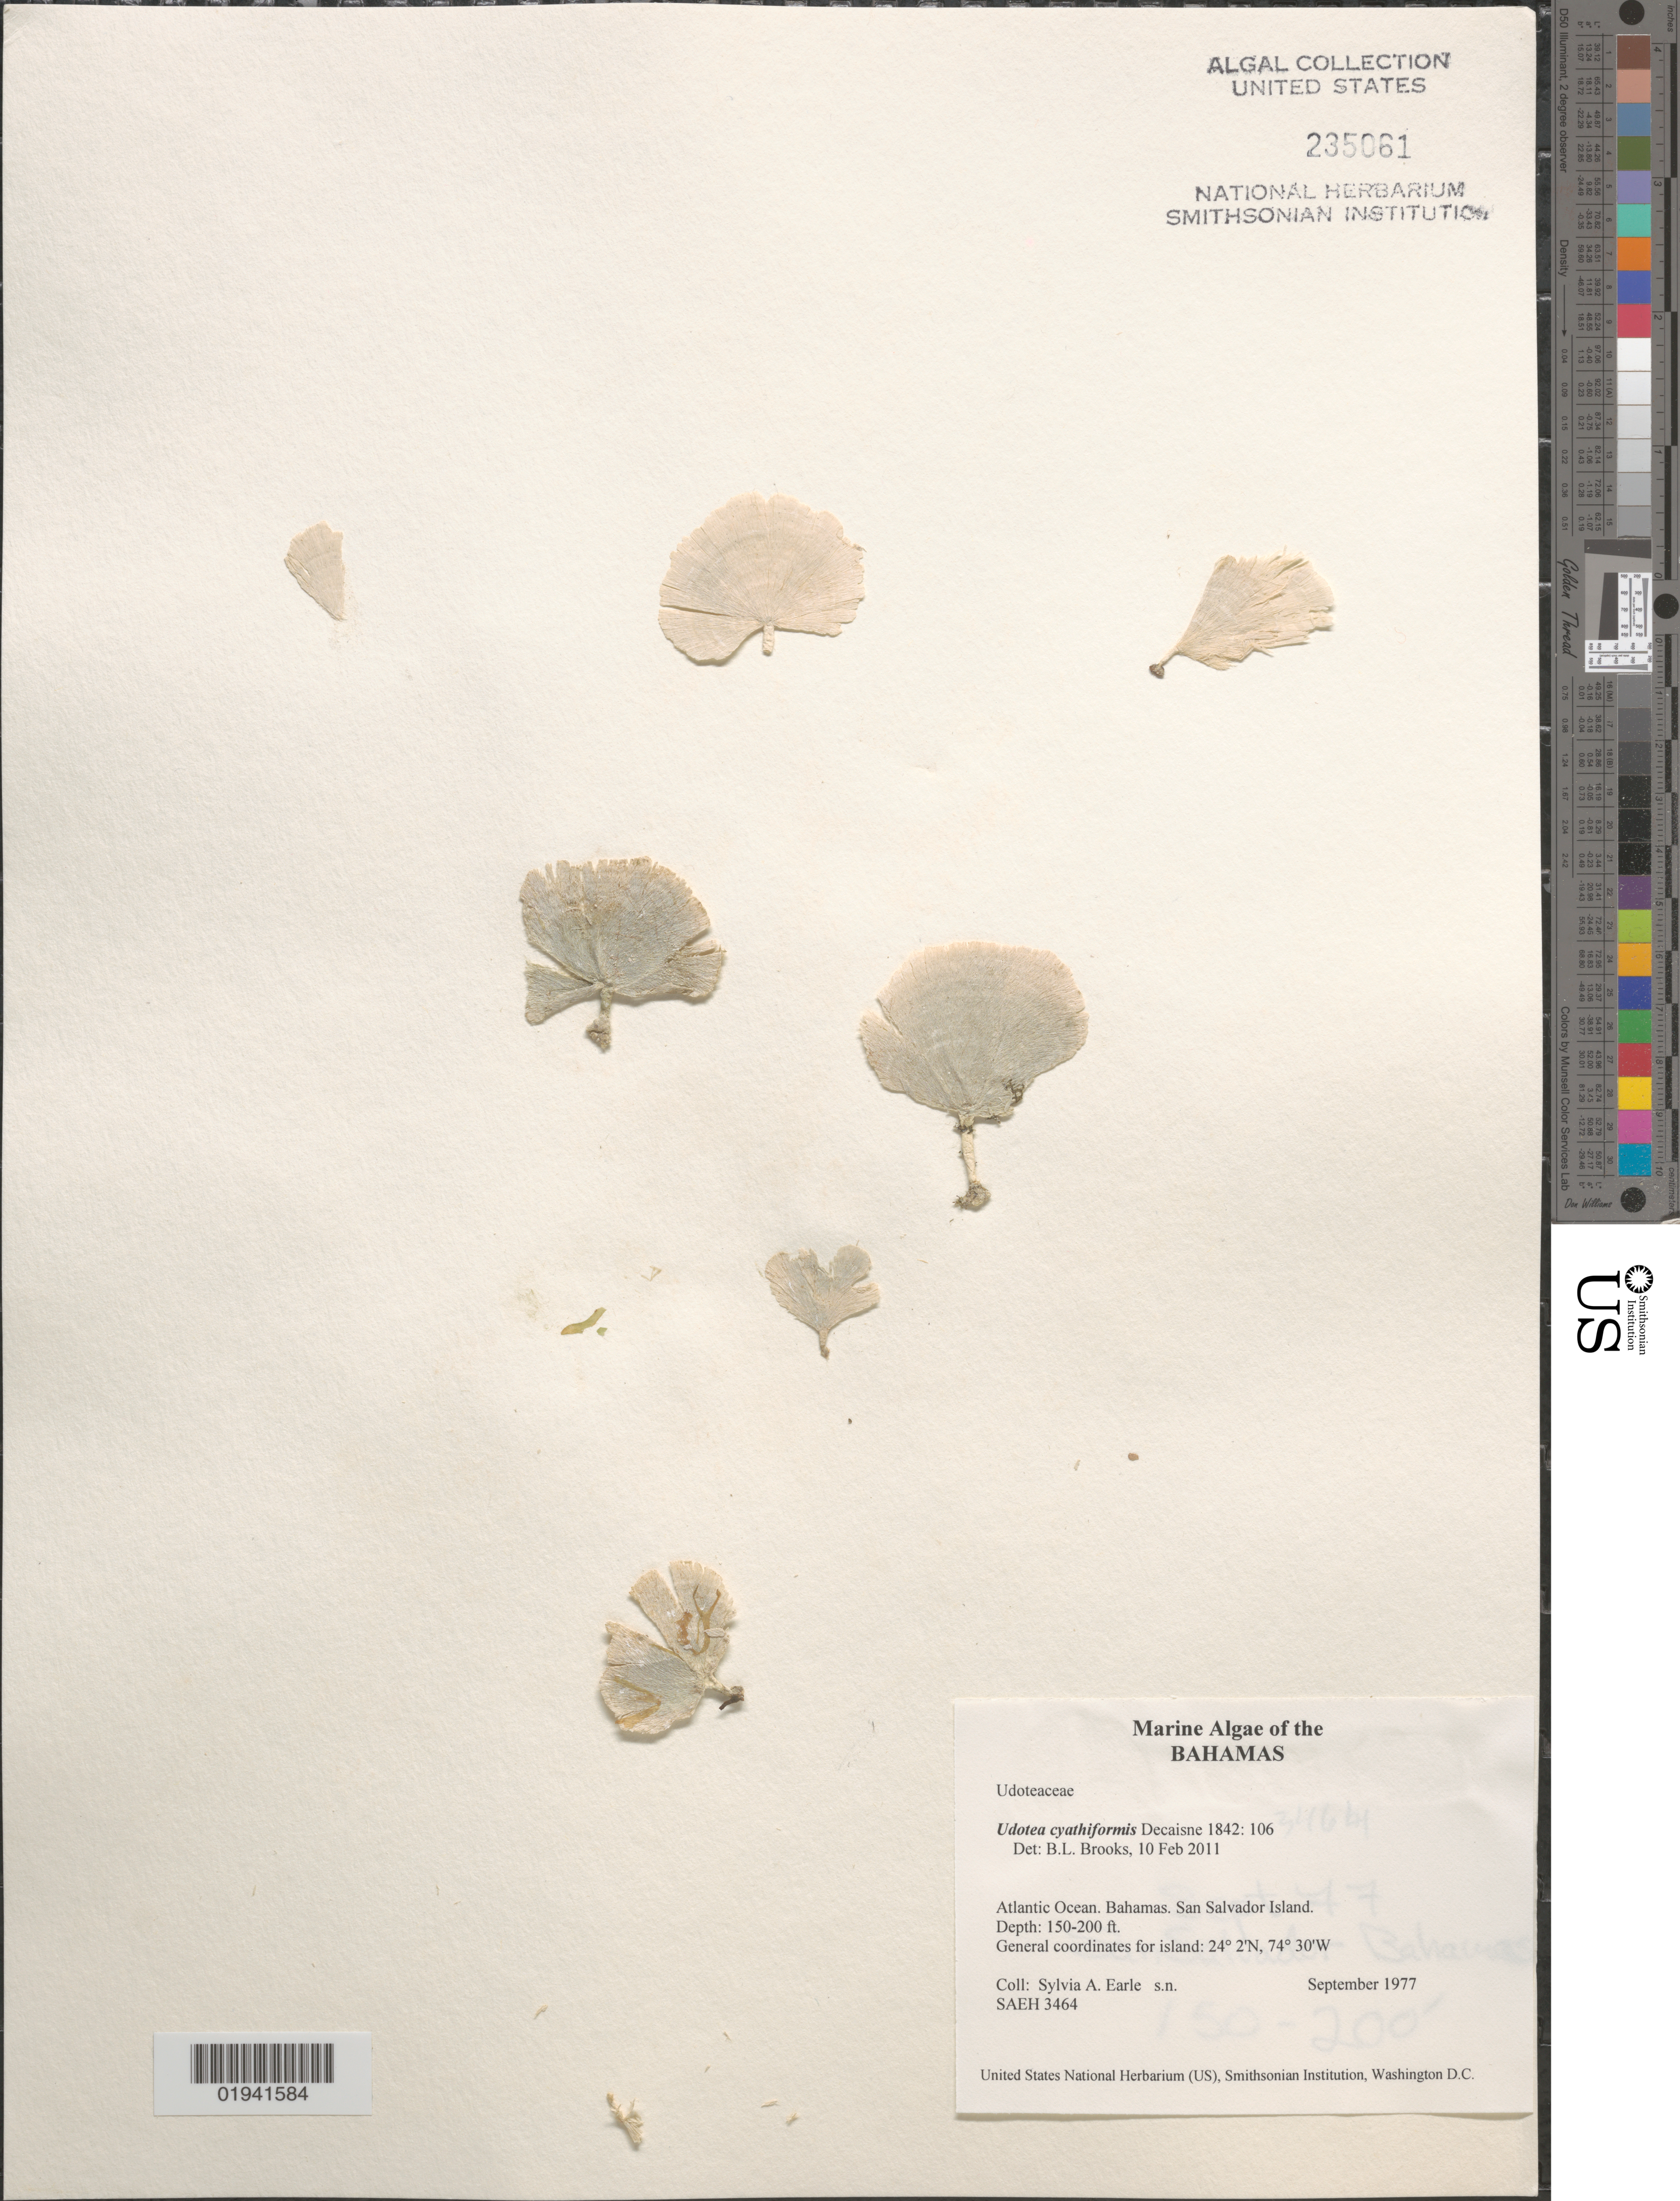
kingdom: Plantae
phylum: Chlorophyta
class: Ulvophyceae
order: Bryopsidales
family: Udoteaceae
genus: Udotea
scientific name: Udotea cyathiformis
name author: Decne.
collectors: S. A. Earle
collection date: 1977-09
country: Bahamas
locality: Atlantic Ocean. San Salvador Island.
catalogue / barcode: US 235061